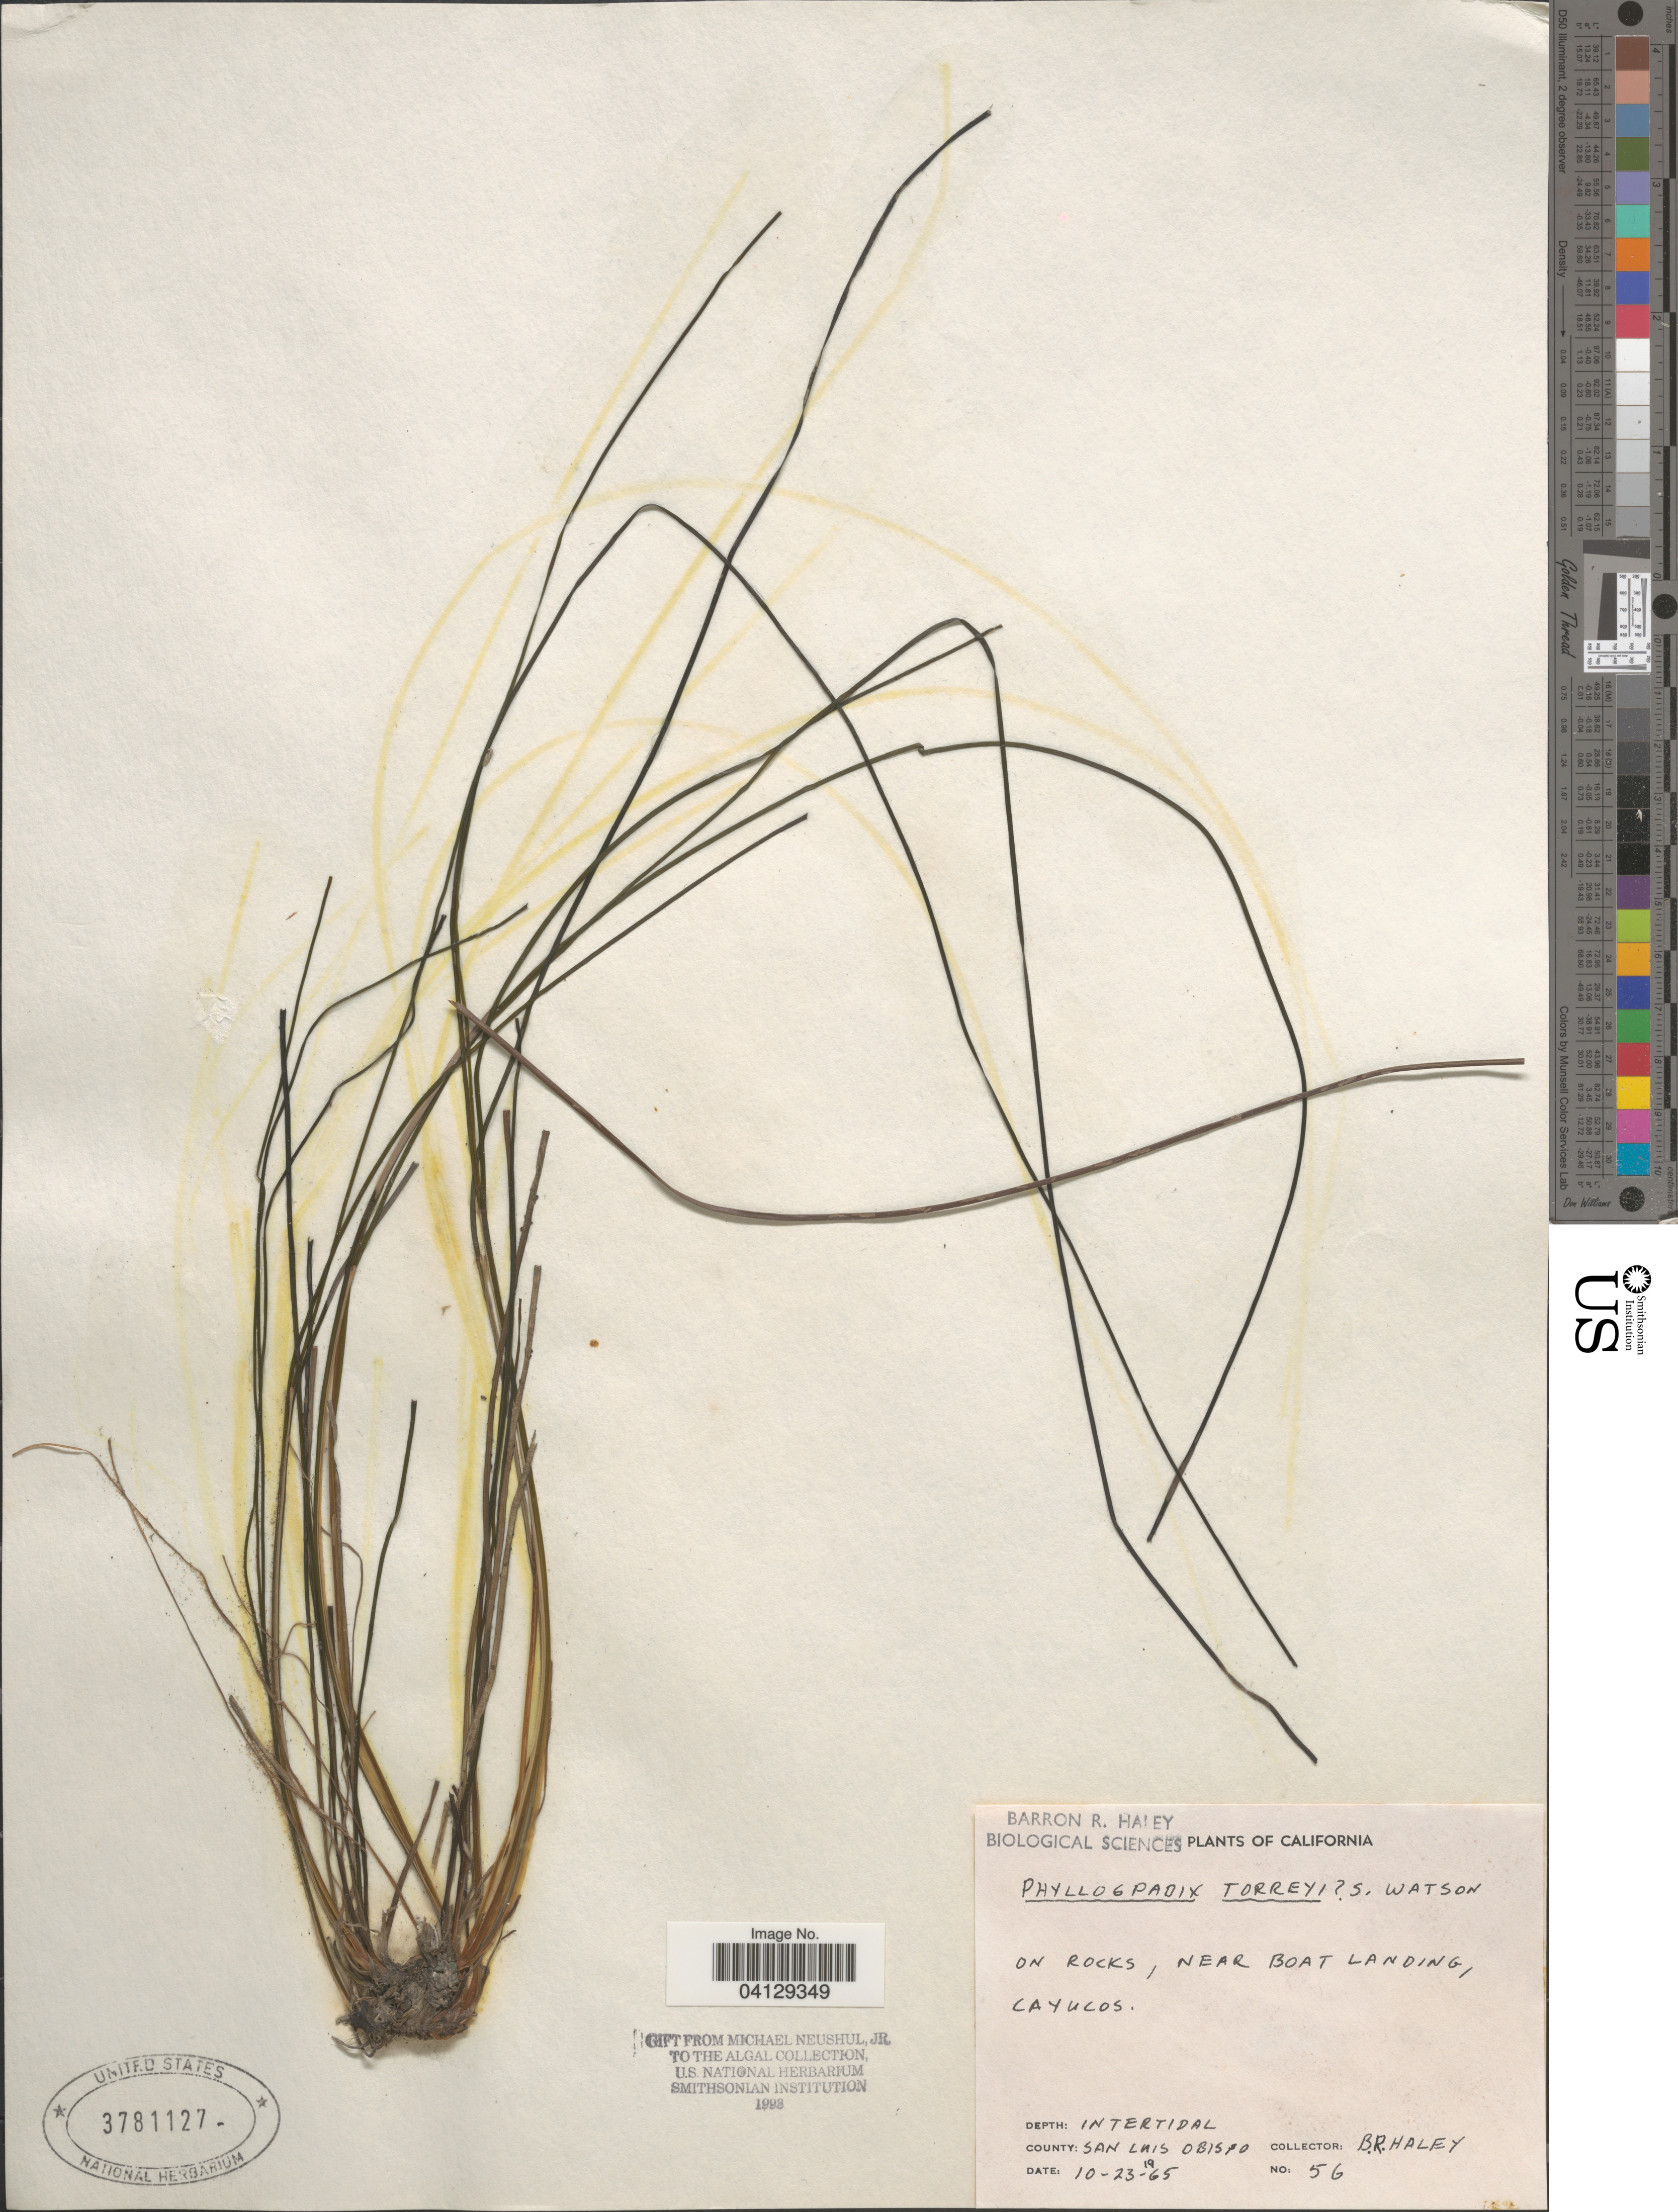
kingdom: Plantae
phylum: Tracheophyta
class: Liliopsida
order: Alismatales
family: Zosteraceae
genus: Phyllospadix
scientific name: Phyllospadix torreyi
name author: S. Watson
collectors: B. Haley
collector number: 56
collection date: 1965-10-23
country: United States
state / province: California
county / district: San Luis Obispo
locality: Near Boat Landing, Cayucos. County: San Luis Obispo.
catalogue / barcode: US 3781127